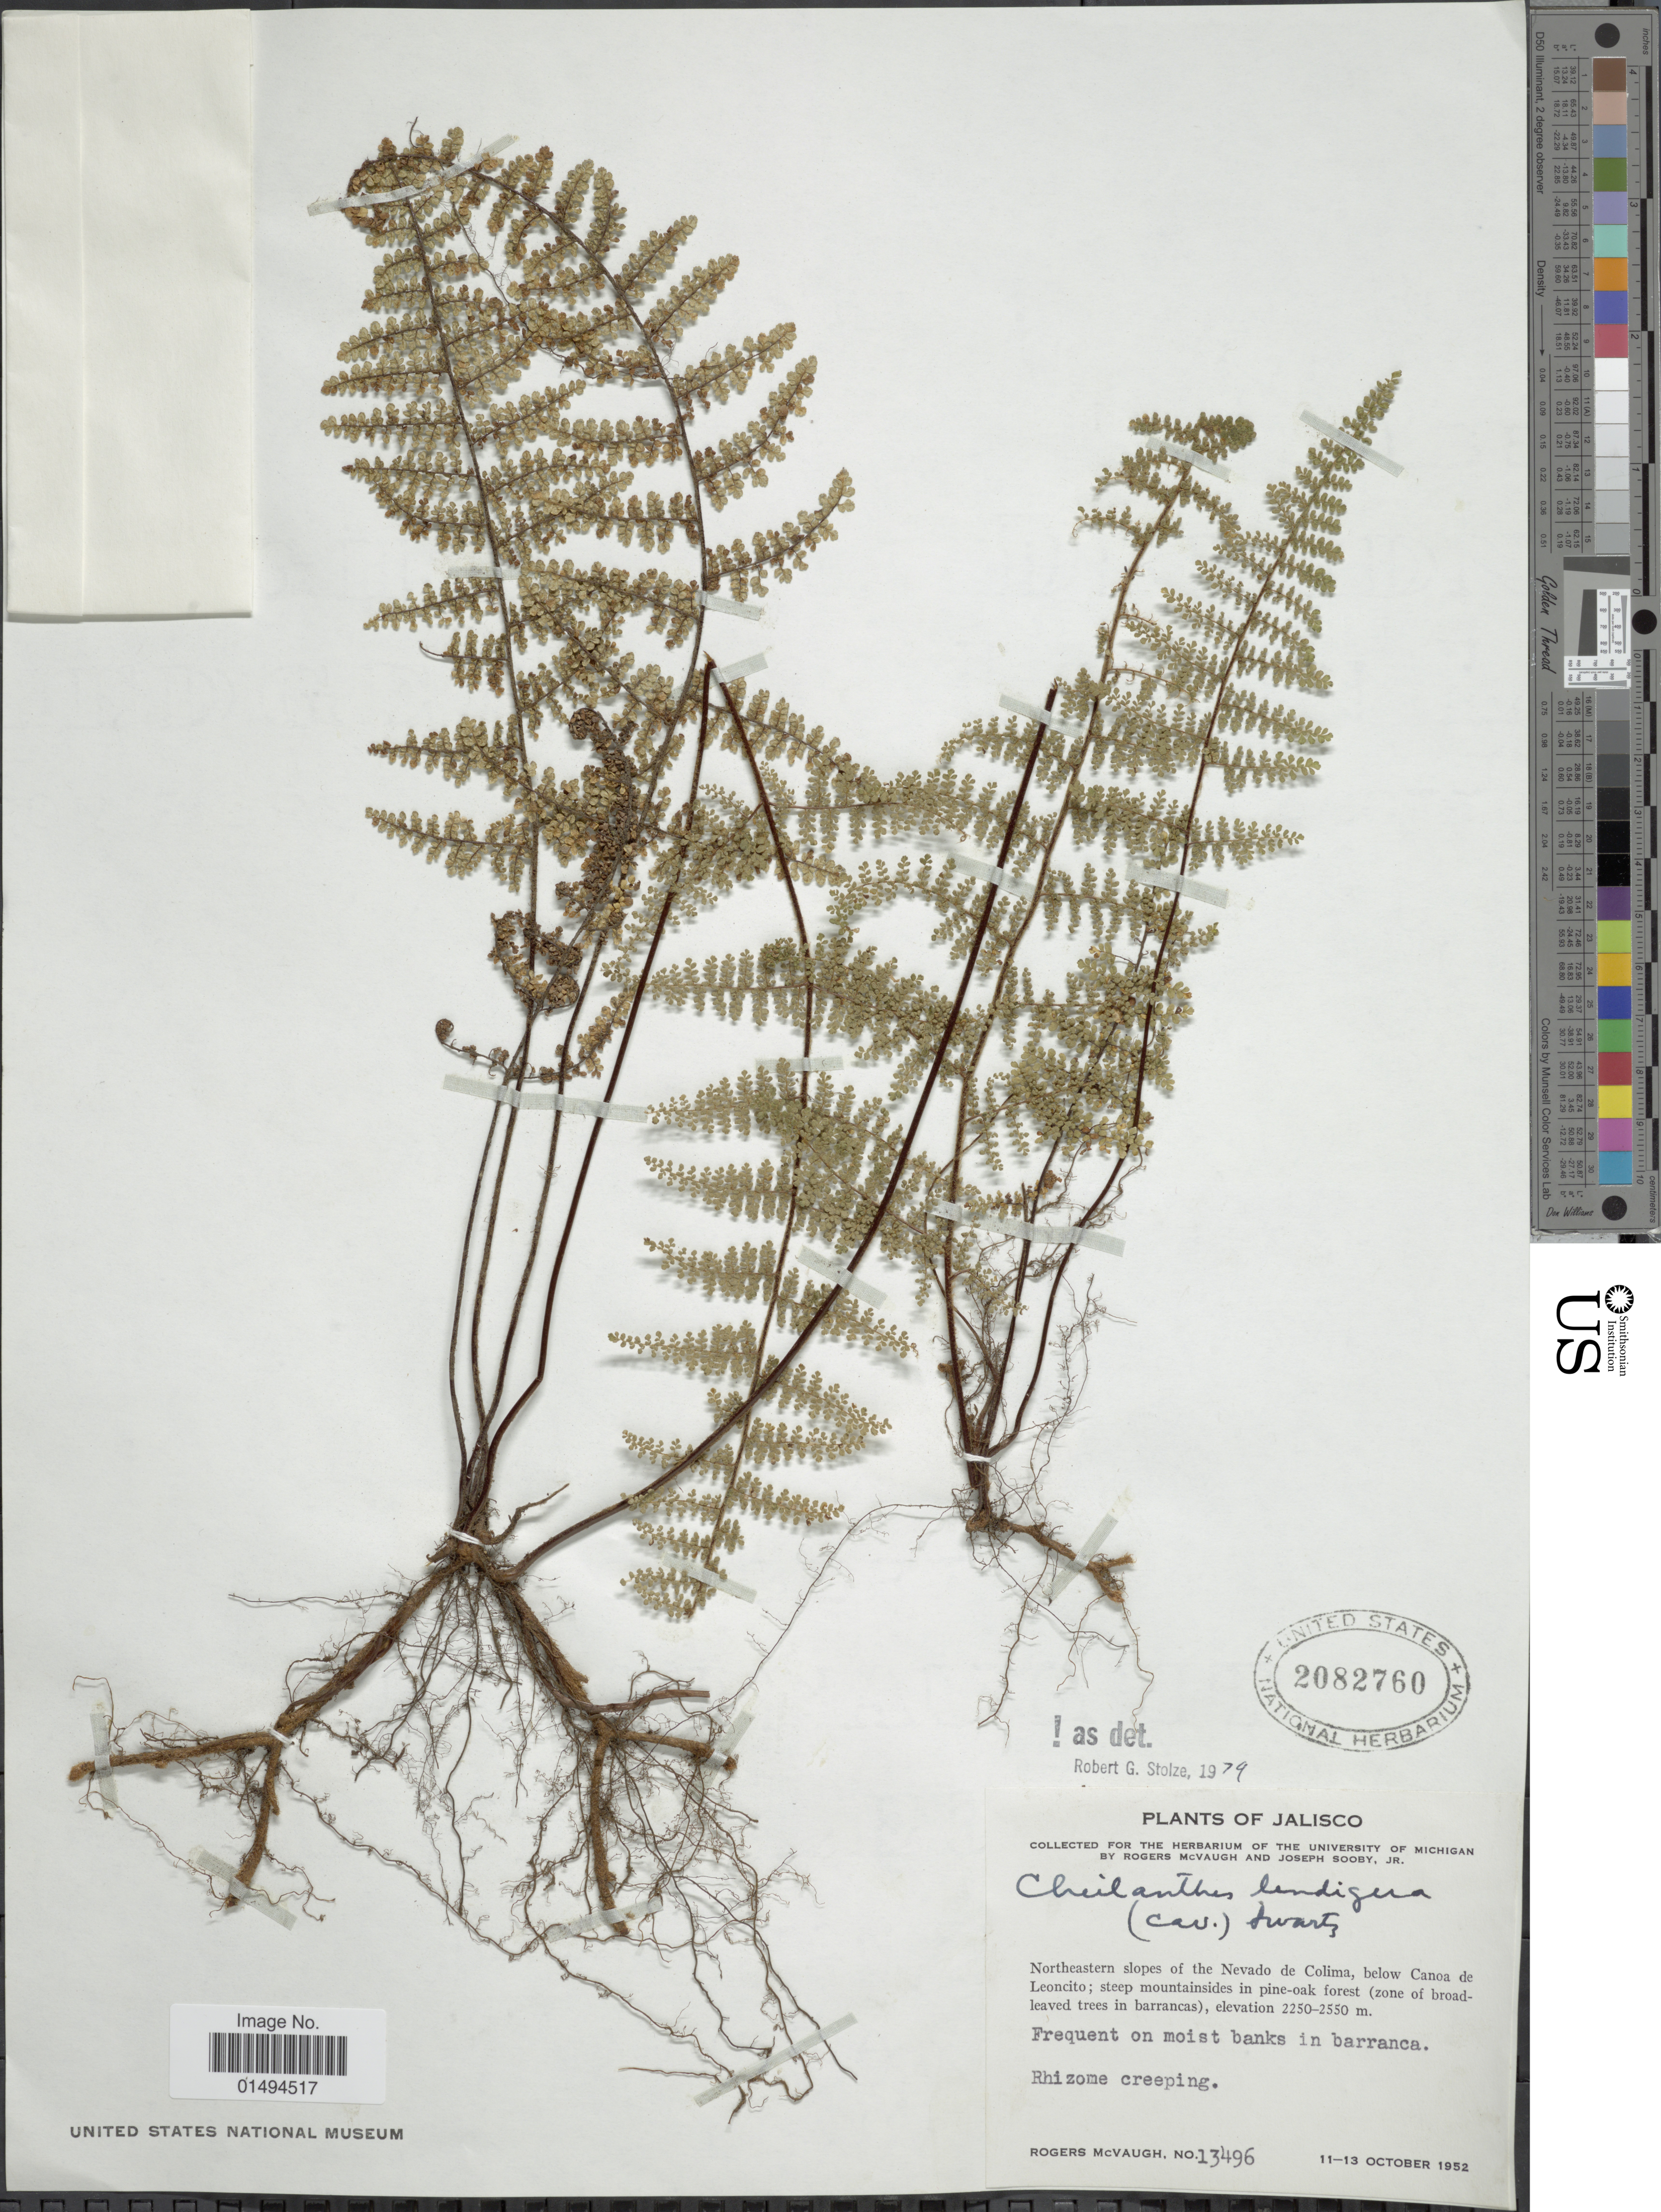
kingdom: Plantae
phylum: Tracheophyta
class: Polypodiopsida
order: Polypodiales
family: Pteridaceae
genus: Myriopteris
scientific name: Myriopteris lendigera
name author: (Cav.) J. Sm.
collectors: R. McVaugh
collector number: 13496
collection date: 1952-10-11/1952-10-13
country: Mexico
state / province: Jalisco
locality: Northeastern slopes of the Nevado de Colima, below Canoa de Leoncito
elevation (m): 2250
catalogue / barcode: US 2082760